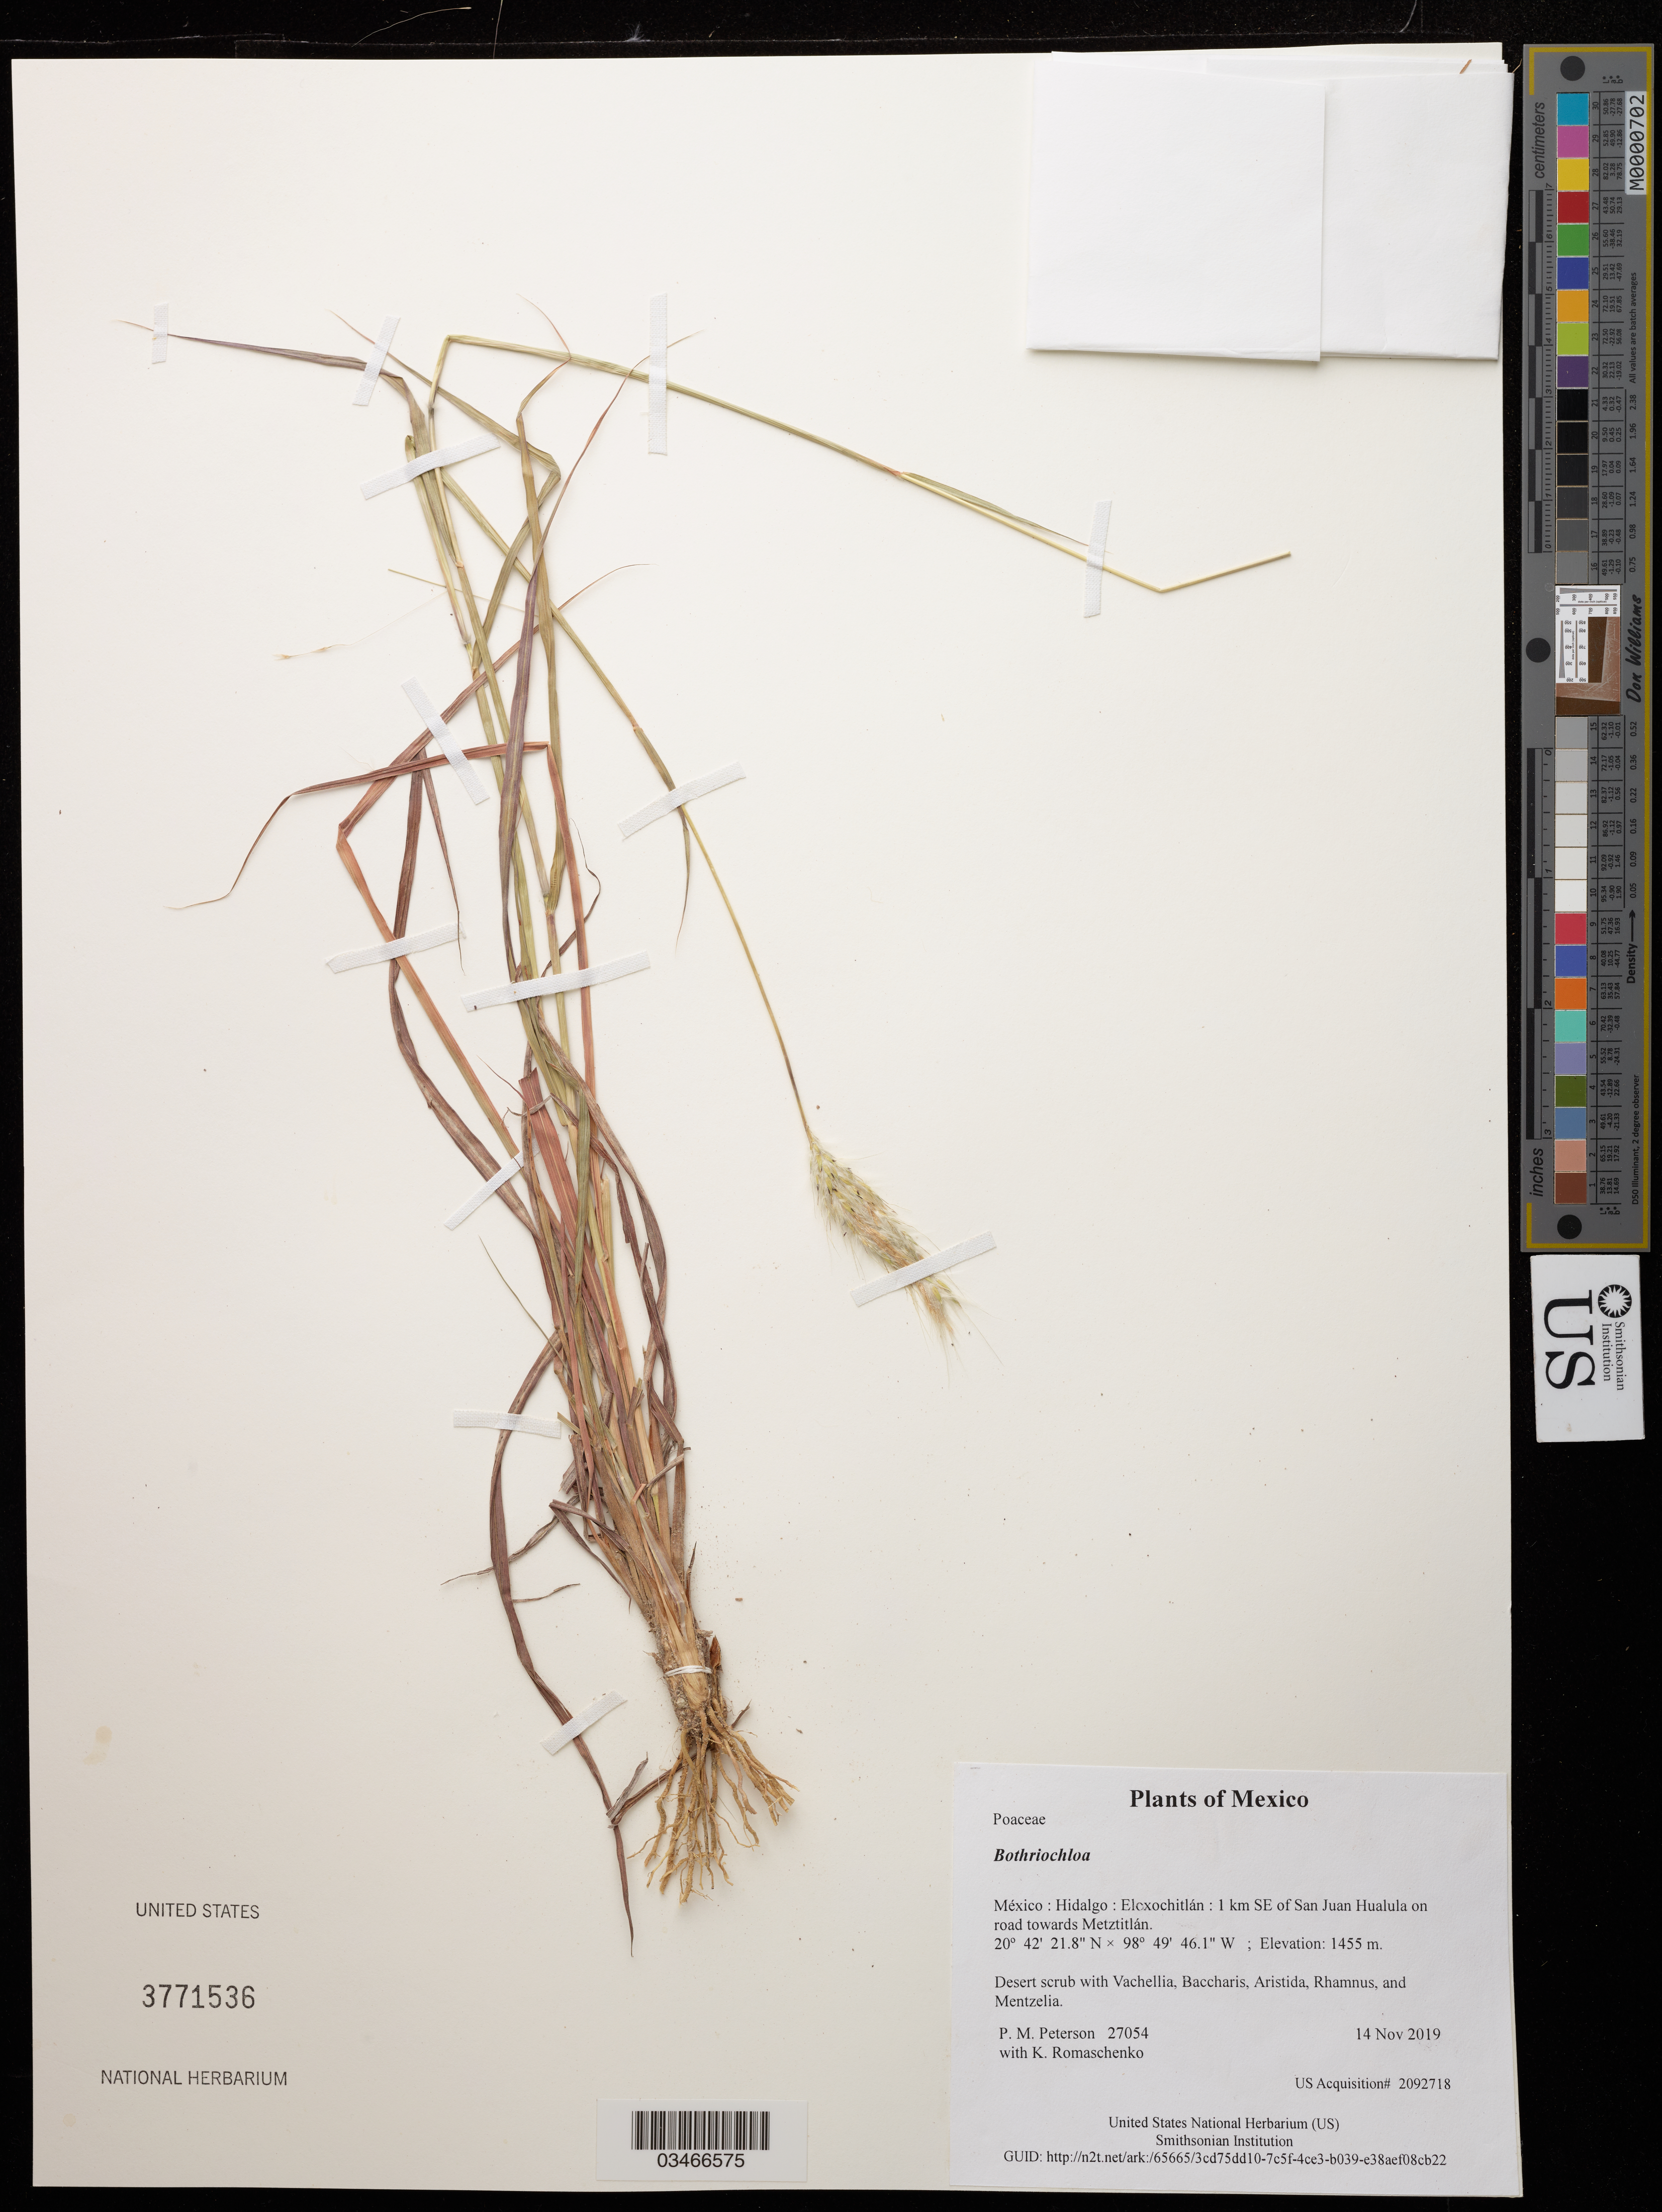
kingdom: Plantae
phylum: Tracheophyta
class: Liliopsida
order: Poales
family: Poaceae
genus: Bothriochloa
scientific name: Bothriochloa sp.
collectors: P. M. Peterson & K. Romaschenko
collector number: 27054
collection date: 2019-11-14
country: México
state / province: Hidalgo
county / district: Eloxochitlán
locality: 1 km SE of San Juan Hualula on road towards Metztitlán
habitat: Desert scrub with Vachellia, Baccharis, Aristida, Rhamnus, and Mentzelia.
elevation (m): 1455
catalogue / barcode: US 3771536